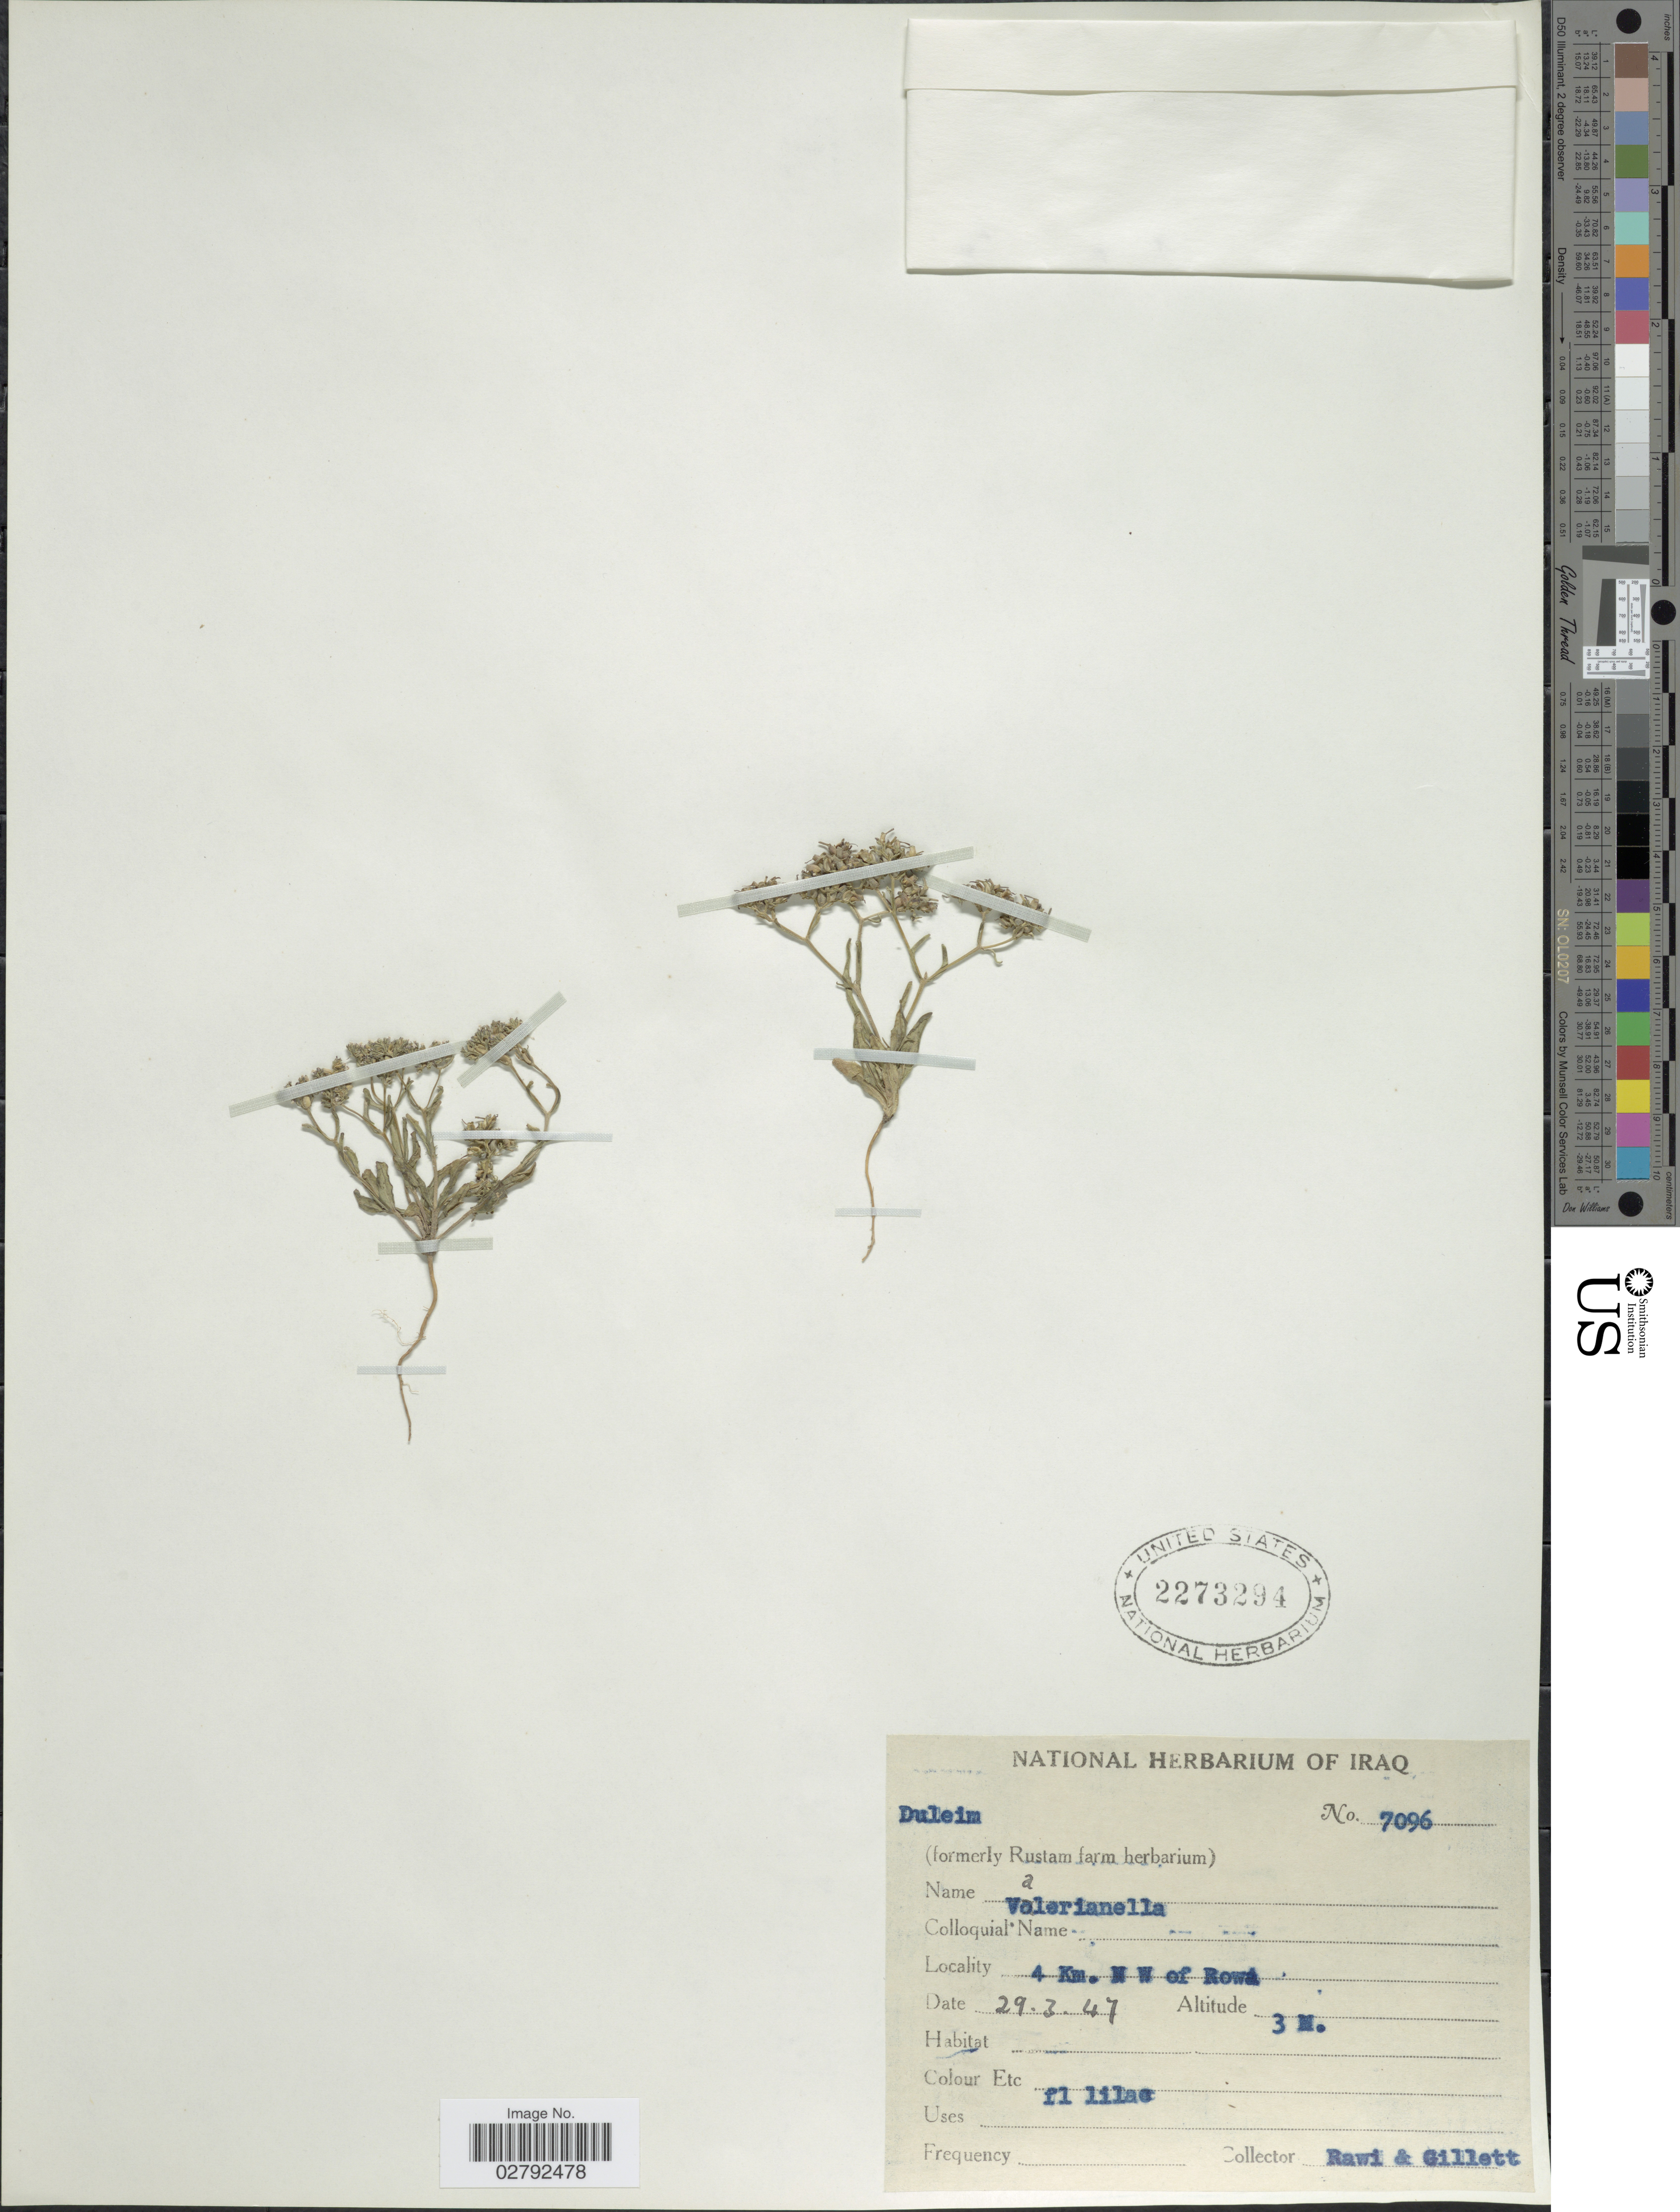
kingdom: Plantae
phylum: Tracheophyta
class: Magnoliopsida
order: Dipsacales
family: Caprifoliaceae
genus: Valerianella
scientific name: Valerianella sp.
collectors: -. Rawi & Gillett, --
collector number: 7096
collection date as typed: Transcribed d/m/y: 29/3/47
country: Iraq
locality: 4 Km. N W of Rowa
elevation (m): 3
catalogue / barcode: US 2273294